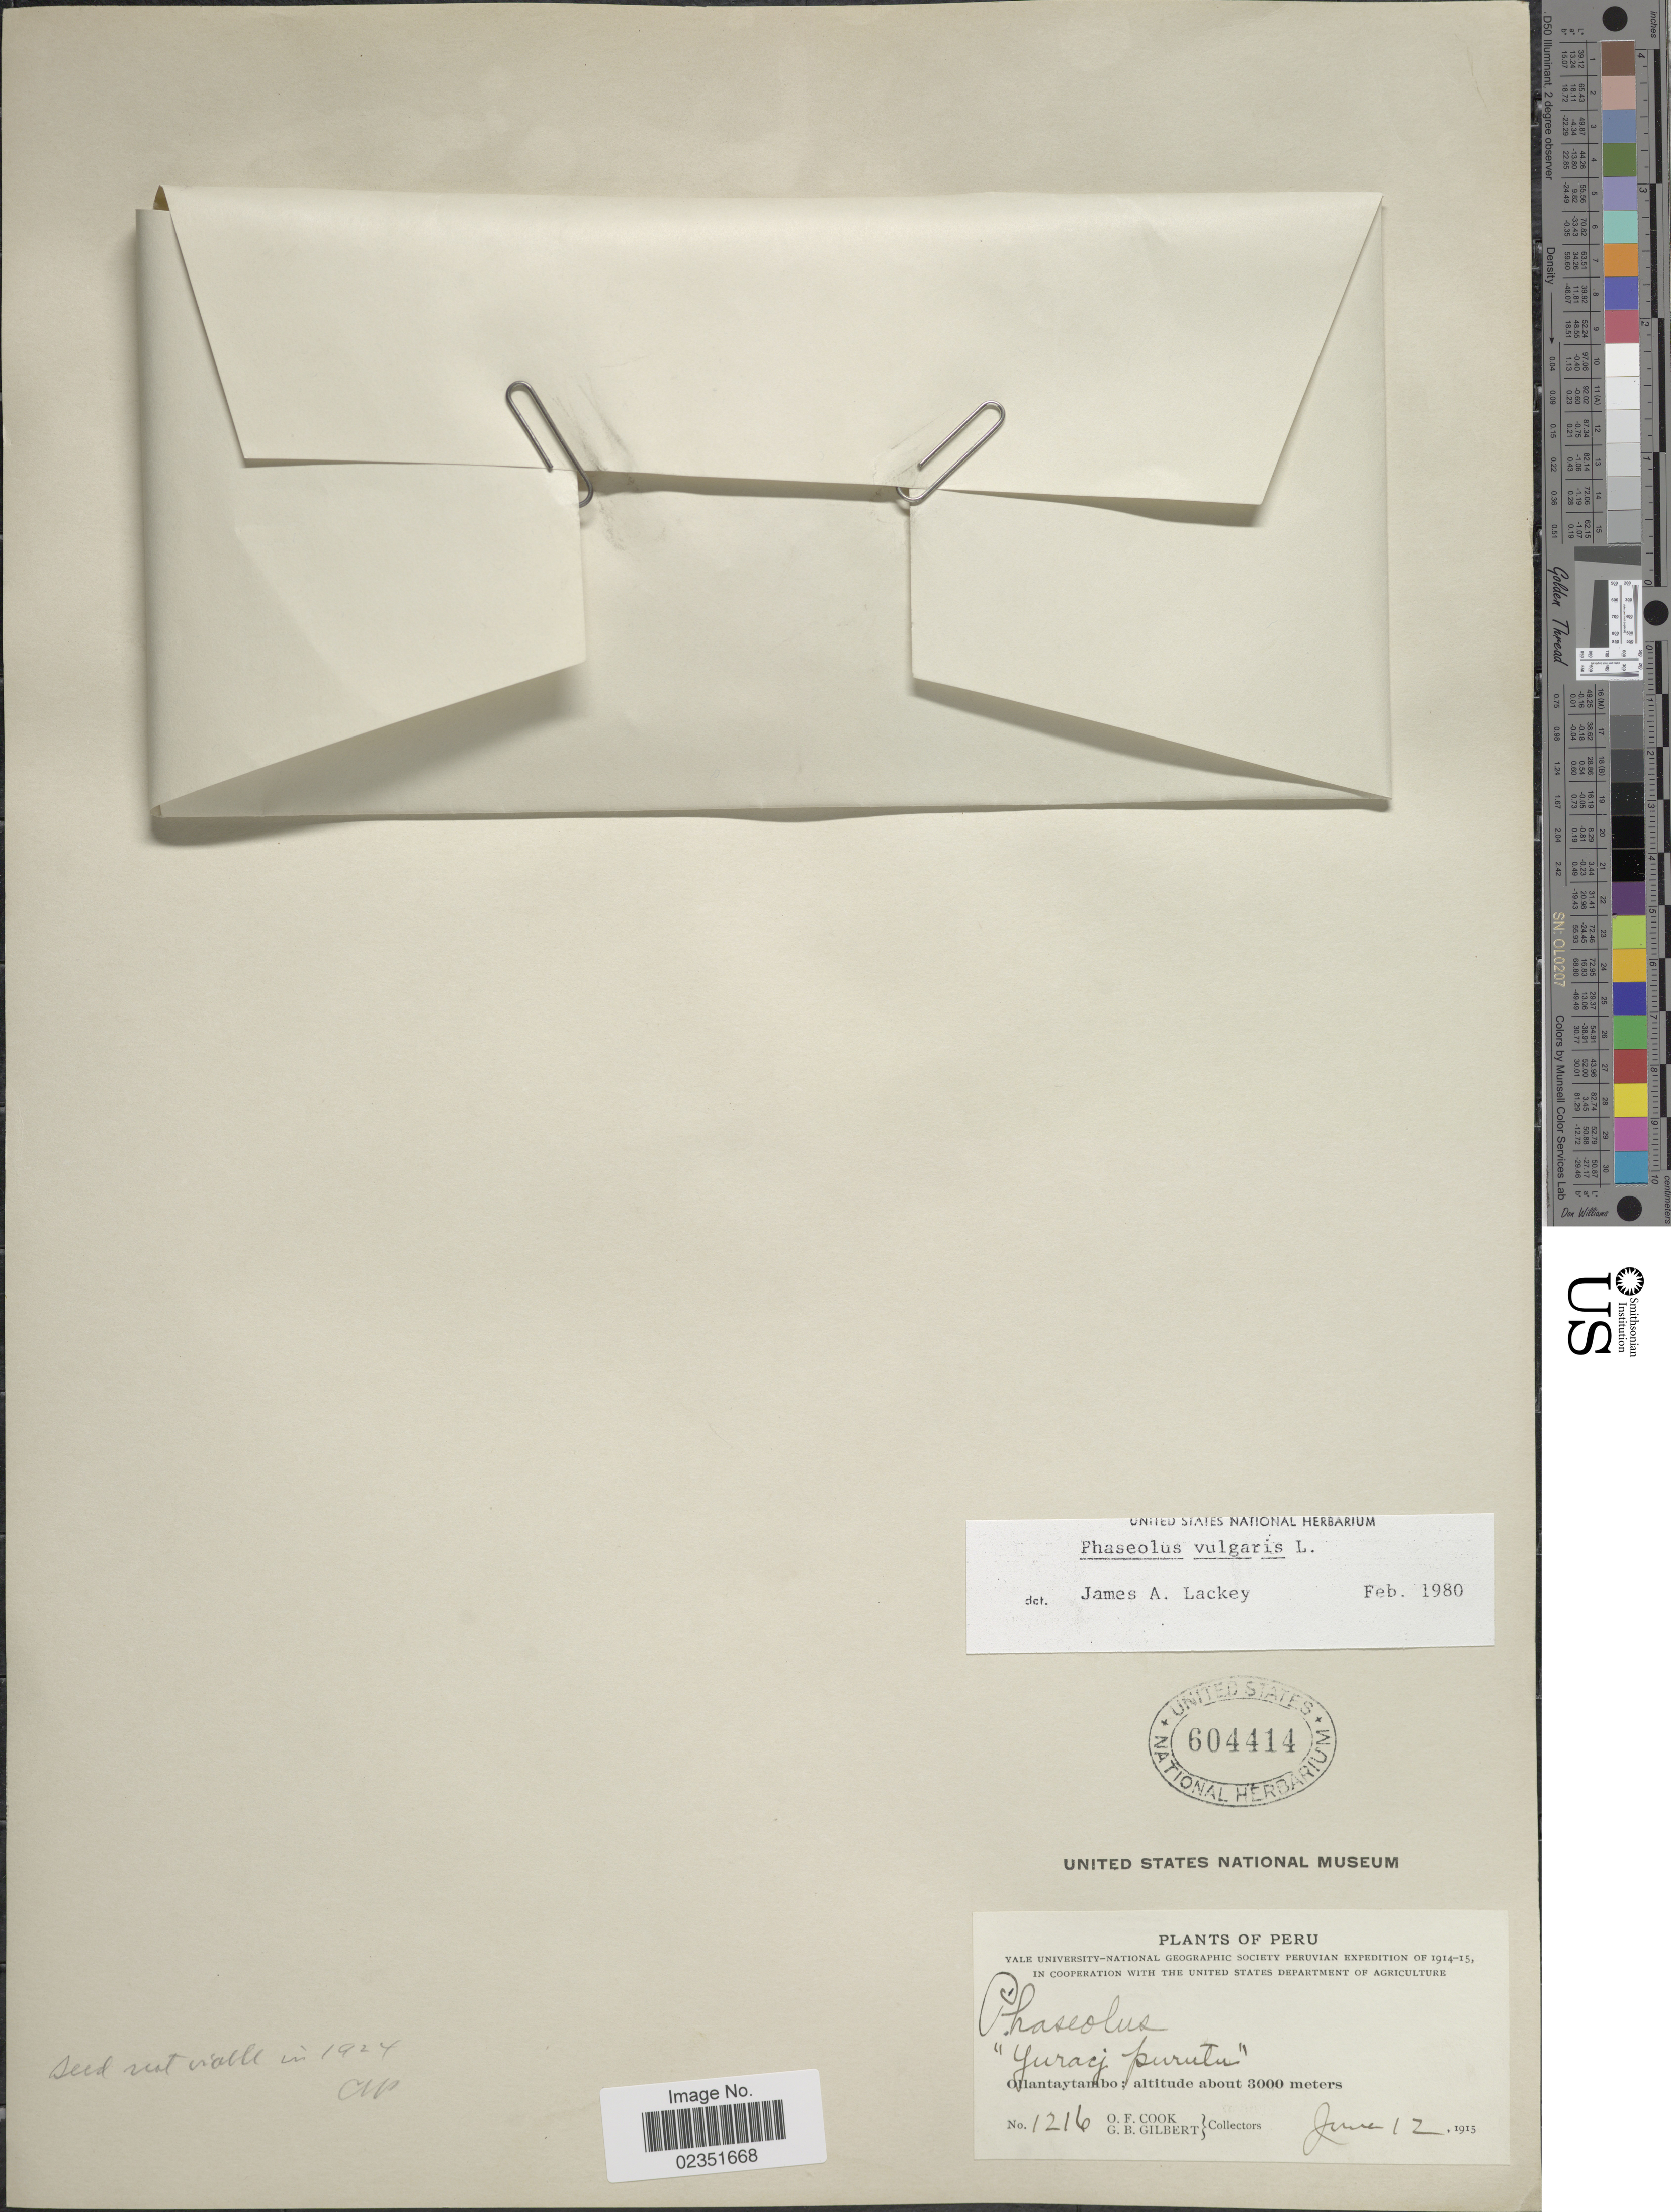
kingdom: Plantae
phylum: Tracheophyta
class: Magnoliopsida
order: Fabales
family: Fabaceae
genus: Phaseolus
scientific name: Phaseolus vulgaris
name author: L.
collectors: O. F. Cook & G. B. Gilbert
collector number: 1216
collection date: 1915-06-12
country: Peru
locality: Ollantaytambo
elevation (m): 3000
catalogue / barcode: US 604414